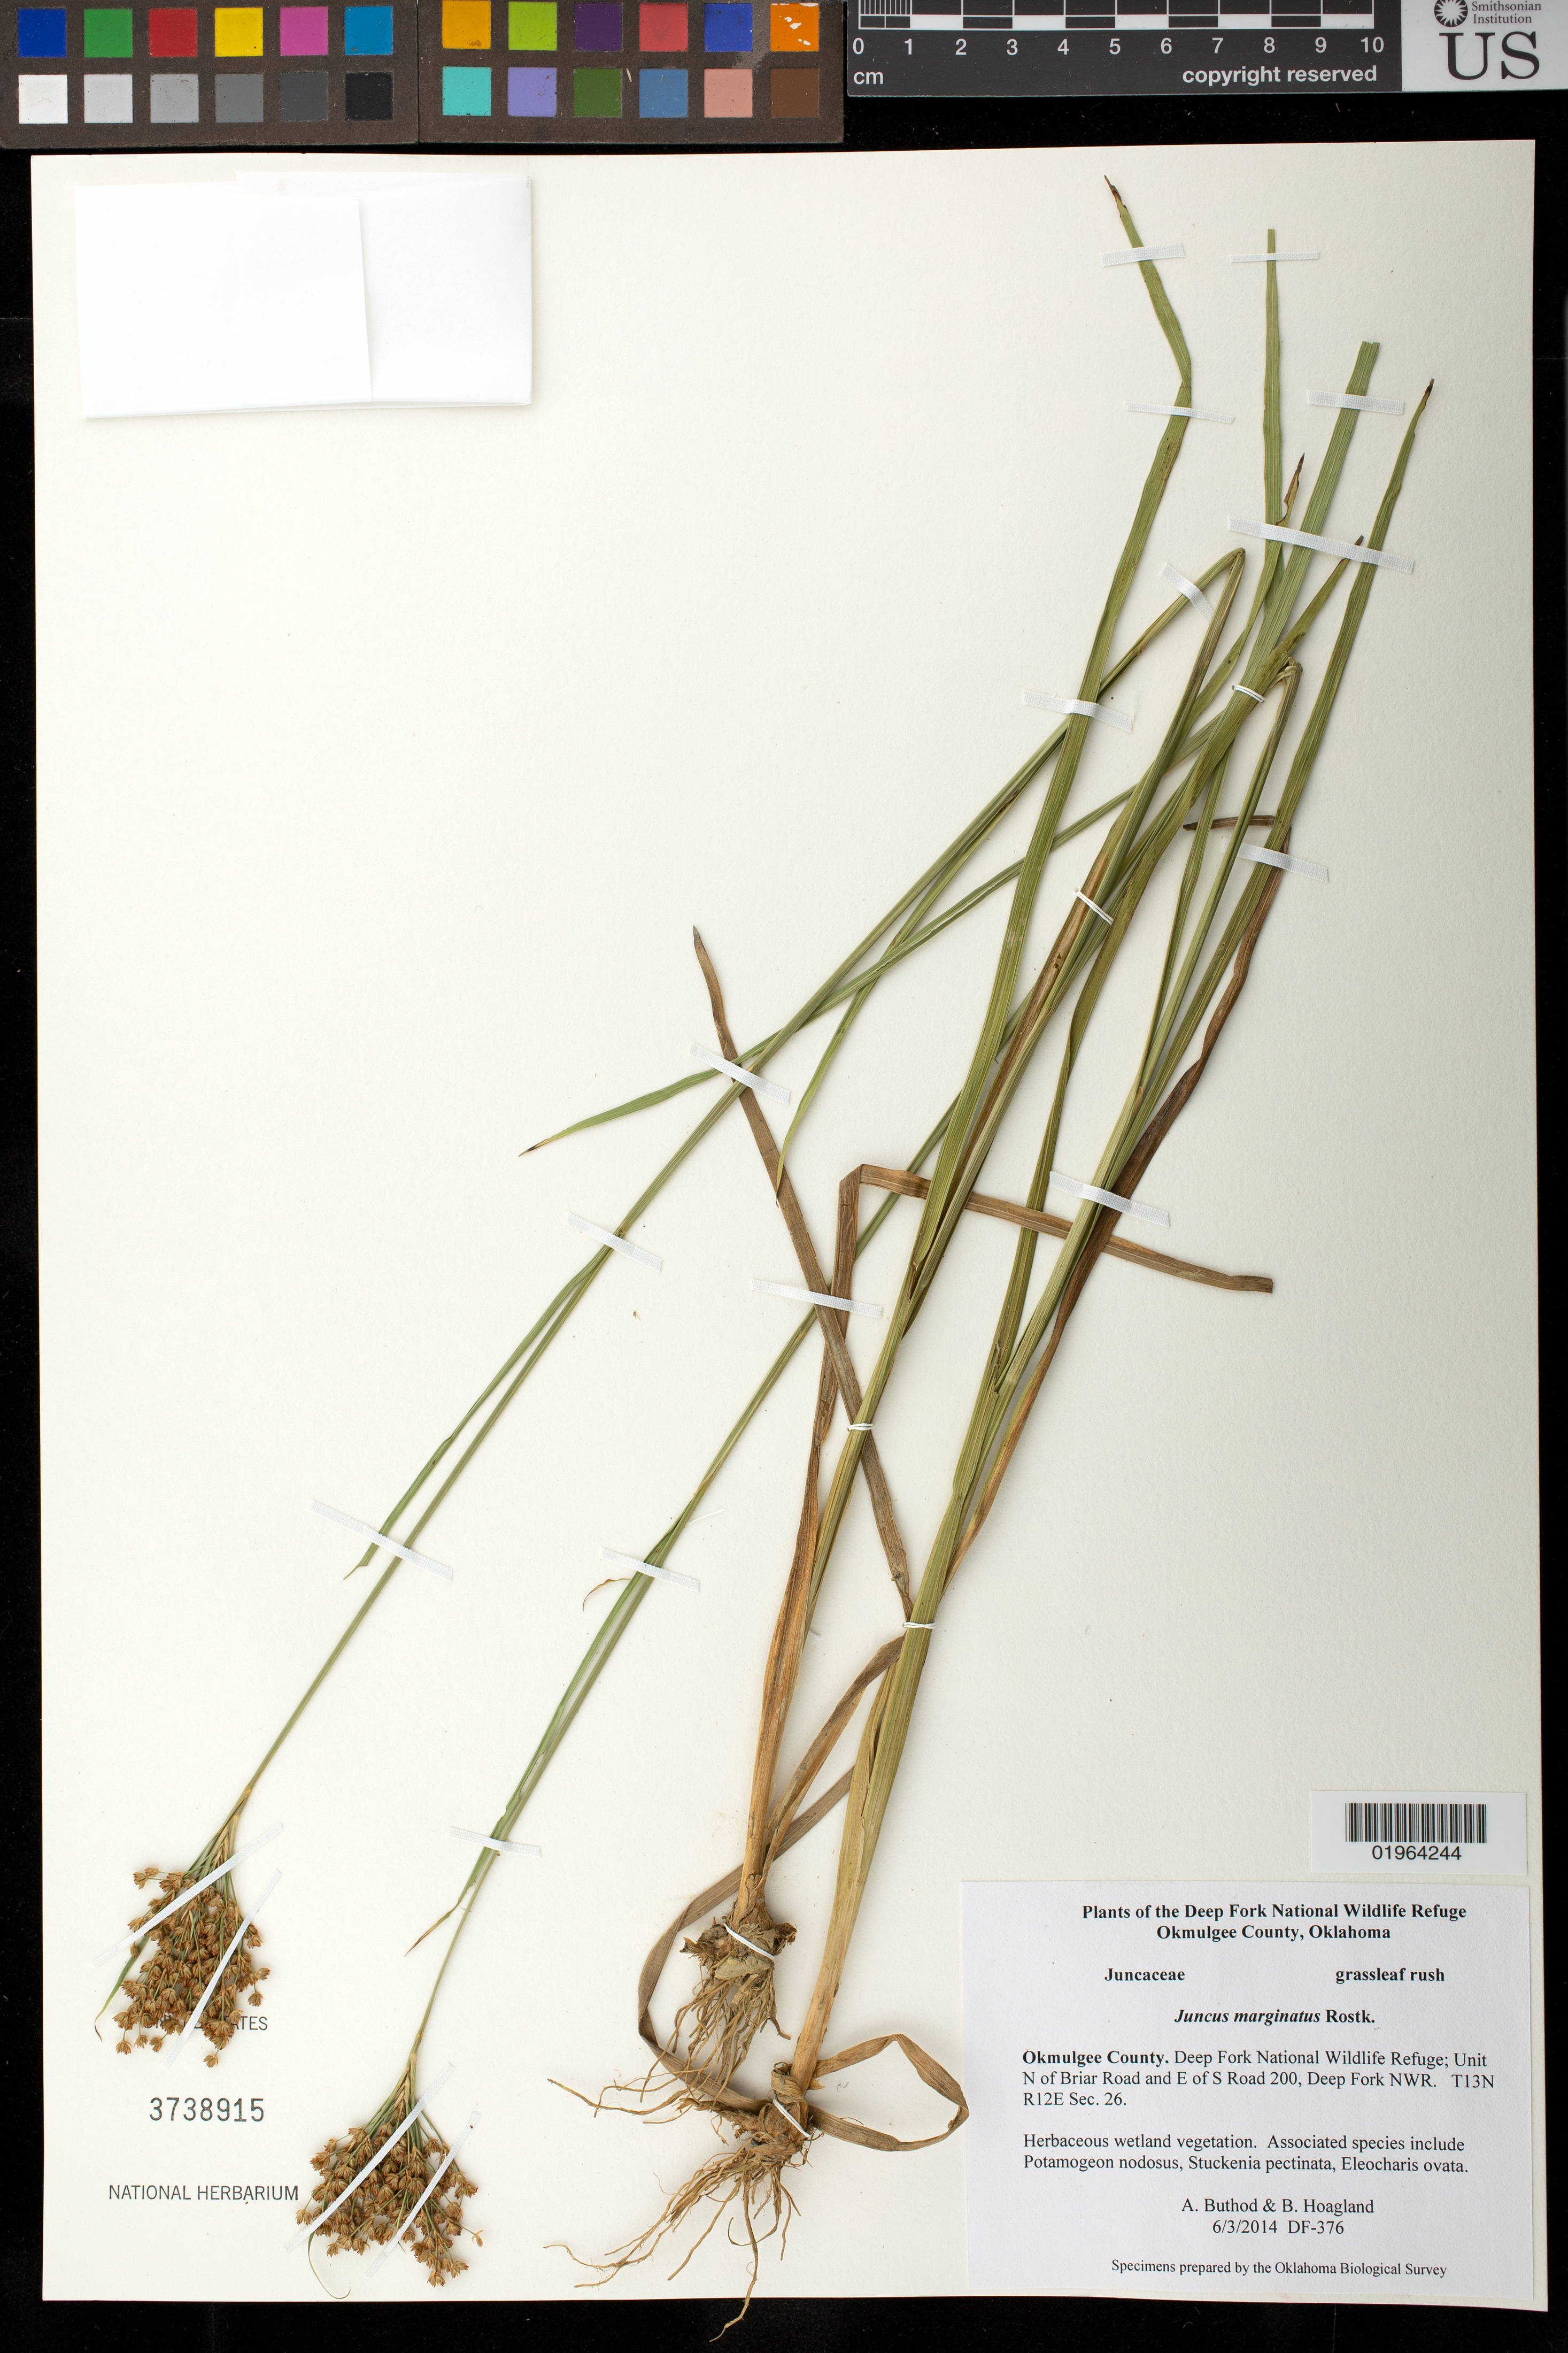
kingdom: Plantae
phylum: Tracheophyta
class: Liliopsida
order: Poales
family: Juncaceae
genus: Juncus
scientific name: Juncus marginatus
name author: Rostk.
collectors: A. Buthod & B. Hoagland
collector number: DF-376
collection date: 2014-06-03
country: United States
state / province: Oklahoma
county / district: Okmulgee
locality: Deep Fork National Wildlife Refuge; Unit N of Briar Road and E of S Road 200, Deep Fork NWR. T13N R12E Sec.26.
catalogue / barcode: US 3738915